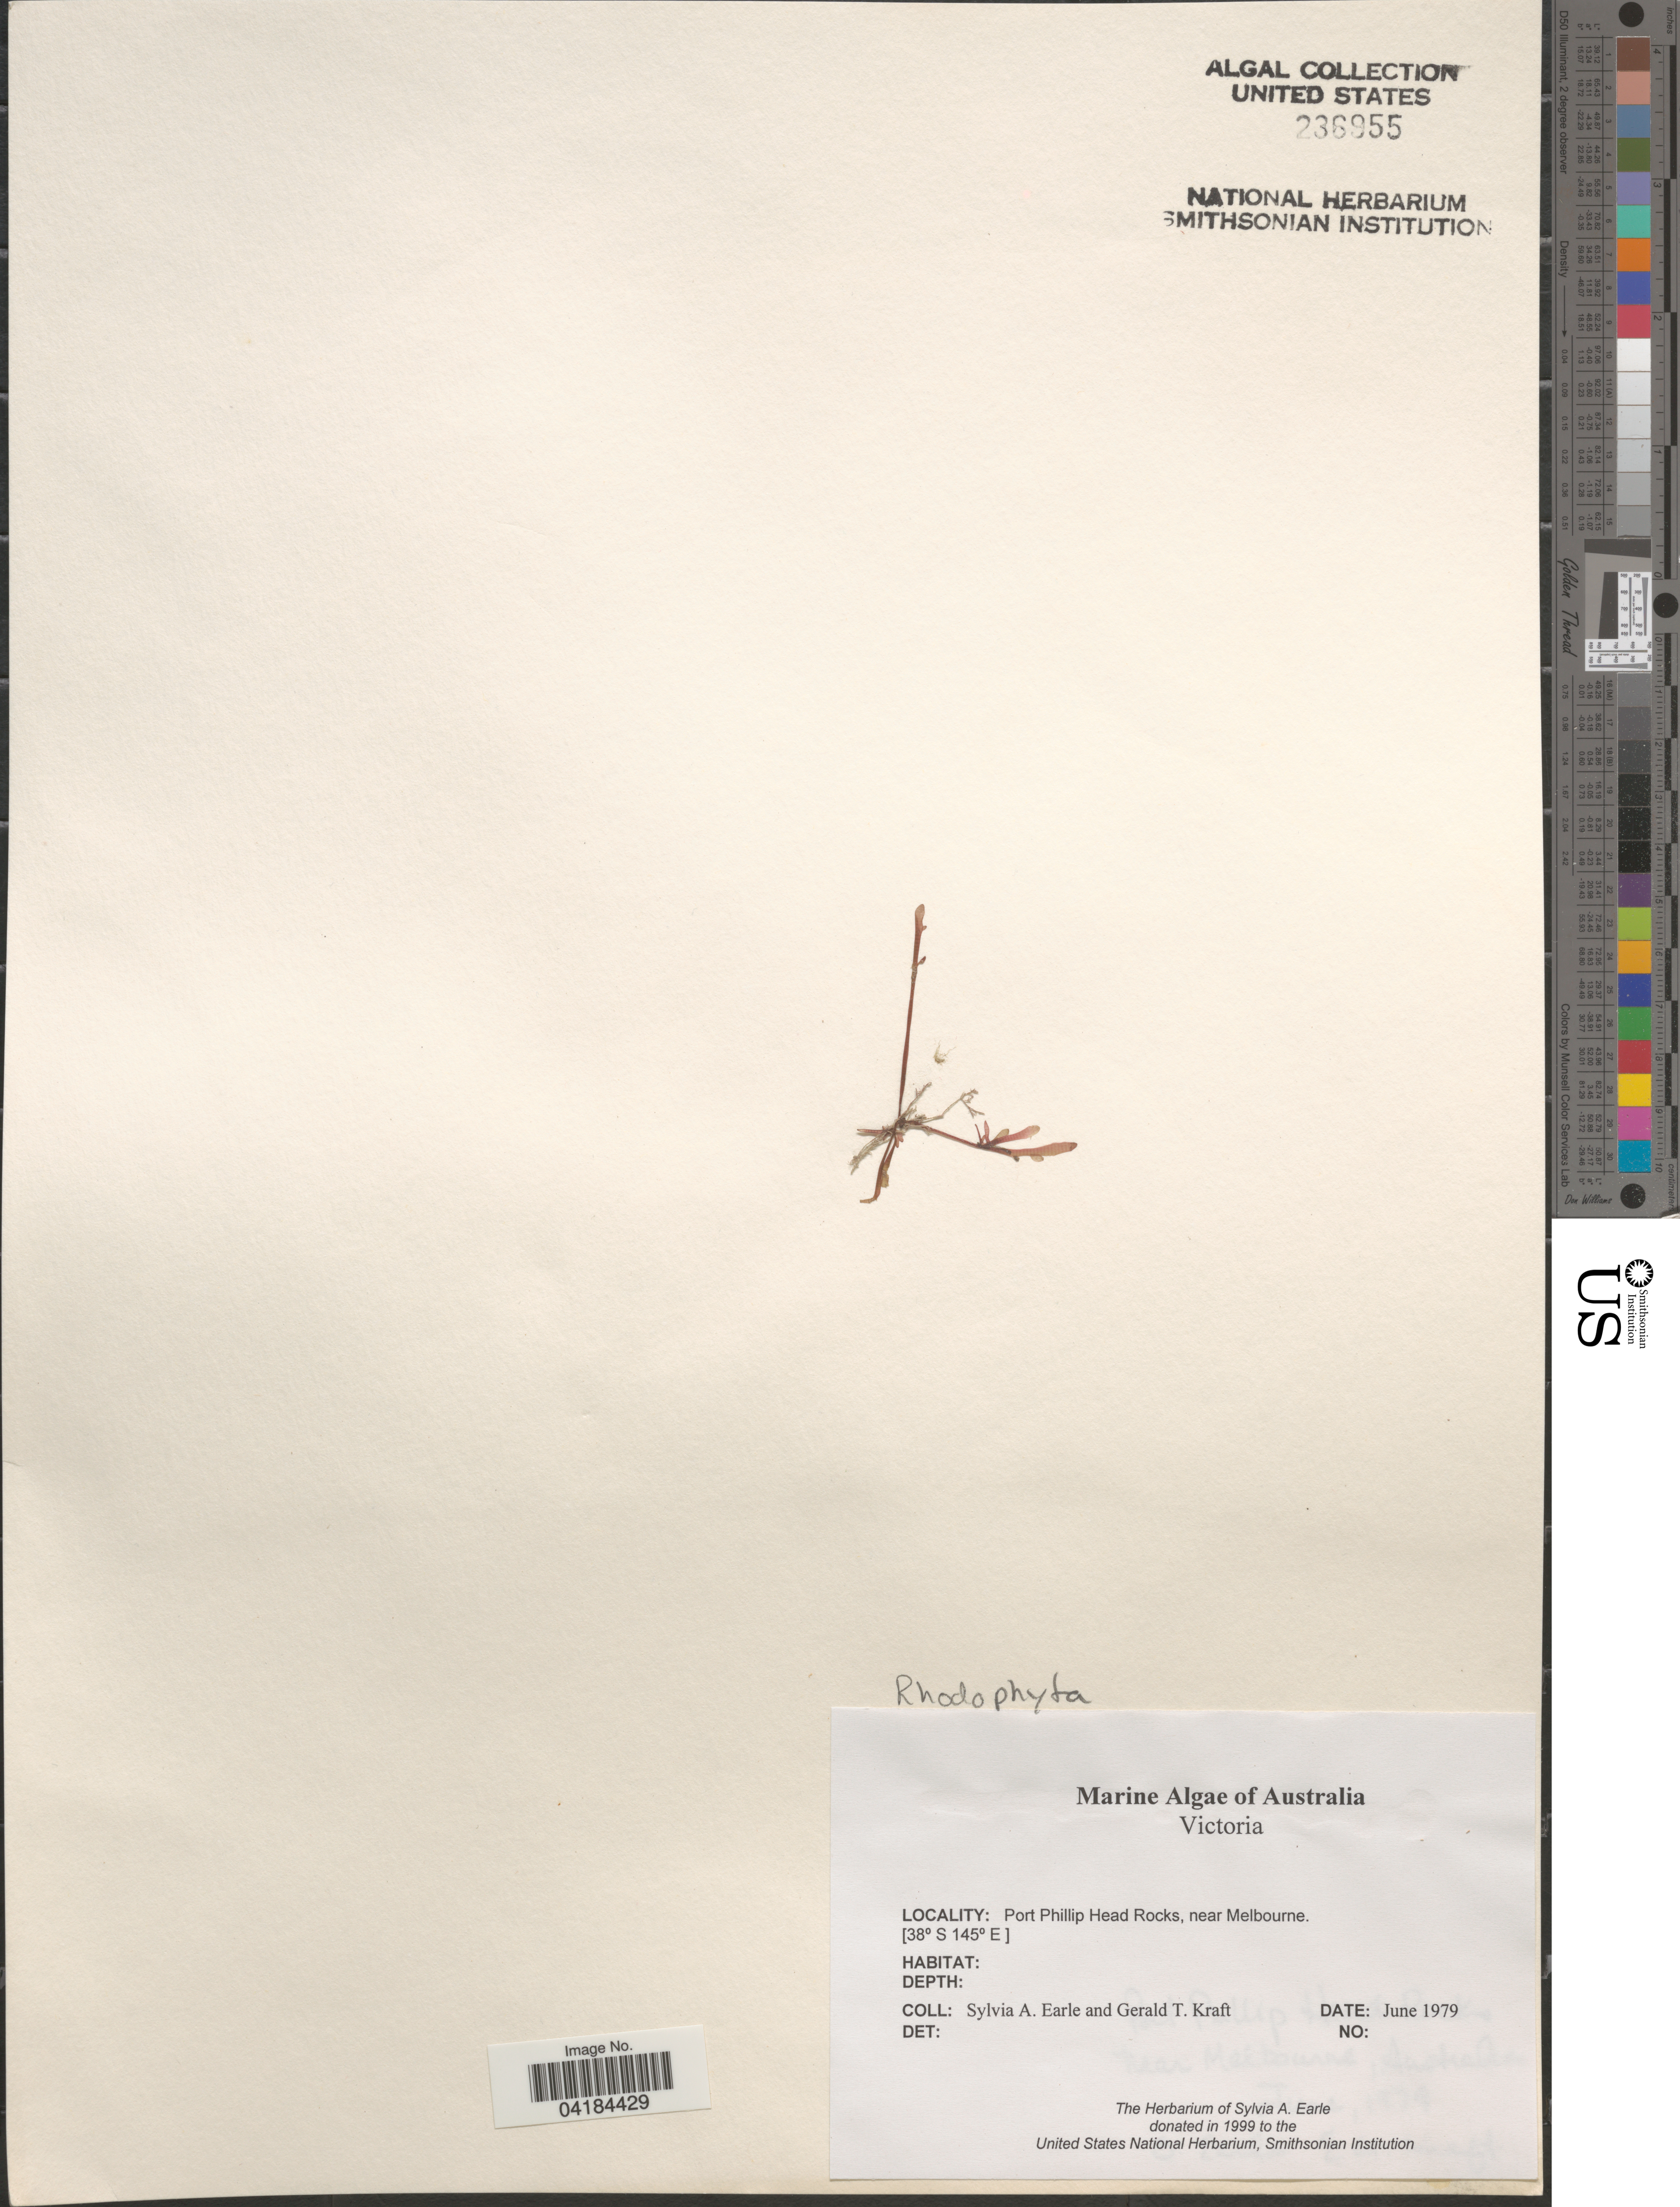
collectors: S. A. Earle & G. T. Kraft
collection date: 1979-06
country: Australia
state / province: Victoria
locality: Victoria. Port Phillip Head Rocks, near Melbourne.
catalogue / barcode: US 236955